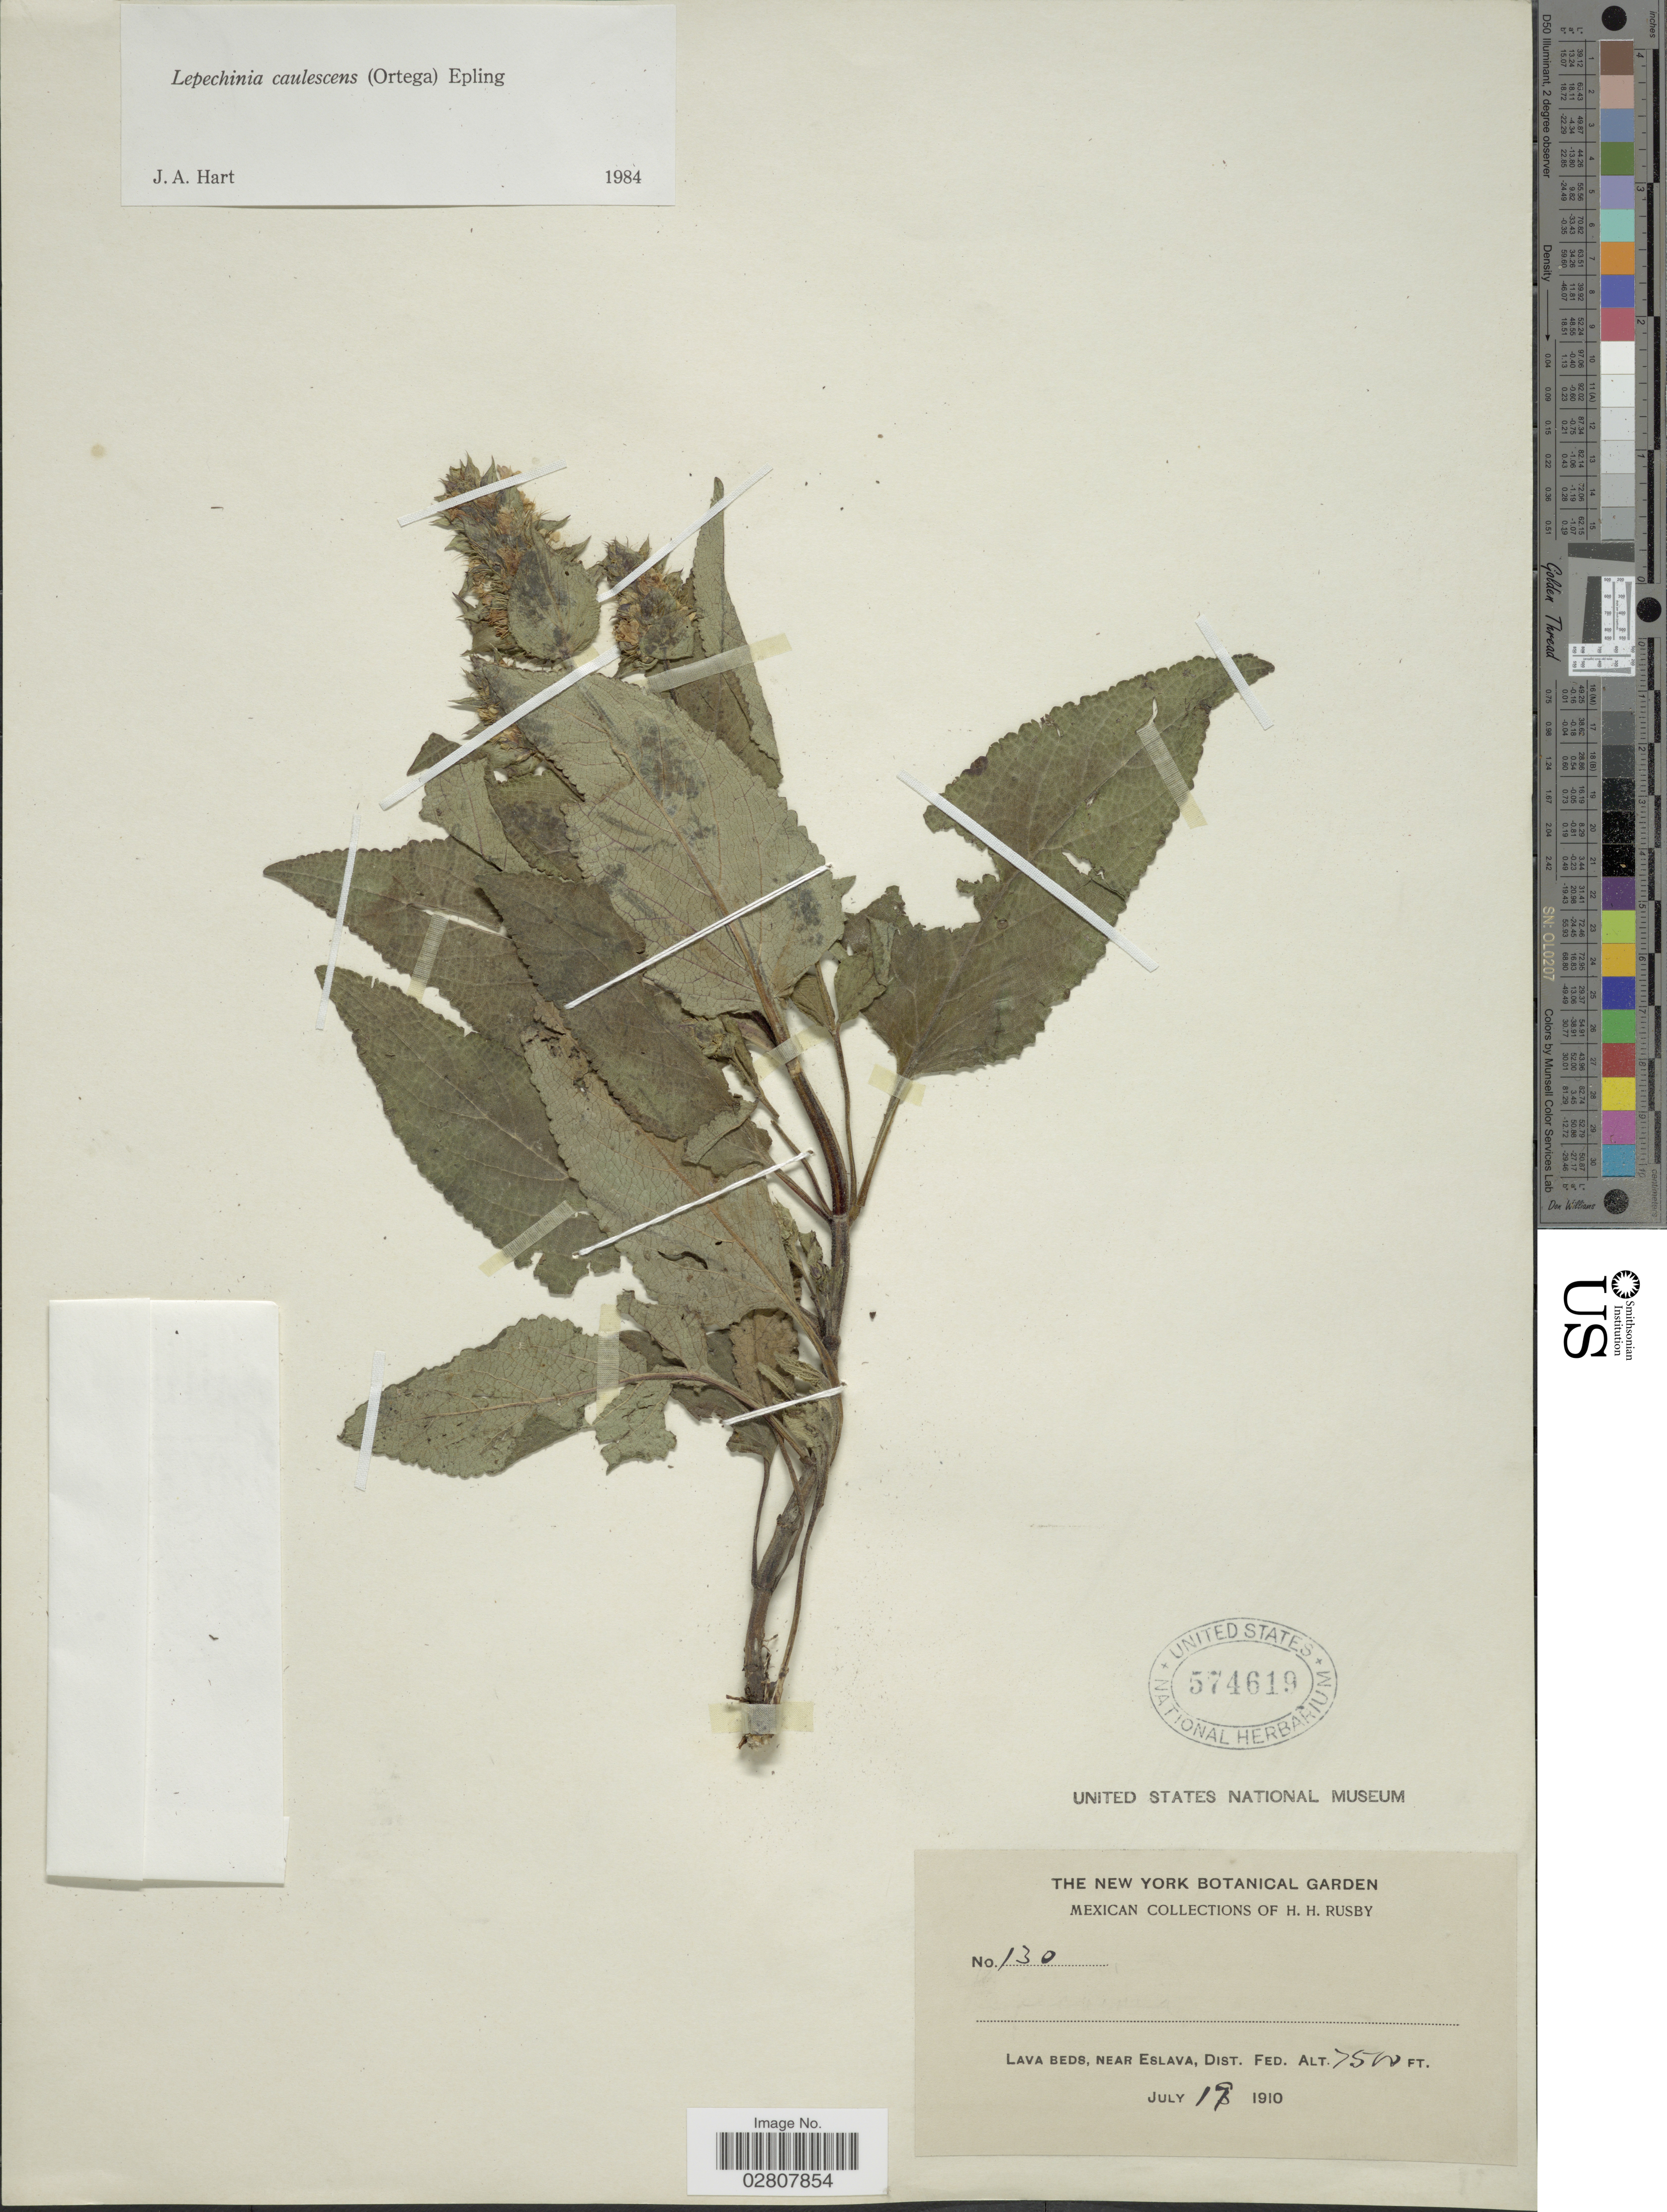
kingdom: Plantae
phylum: Tracheophyta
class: Magnoliopsida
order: Lamiales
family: Lamiaceae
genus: Lepechinia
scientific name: Lepechinia caulescens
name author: (Ortega) Epling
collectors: H. H. Rusby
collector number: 130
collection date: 1910-07-17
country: Mexico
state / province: Distrito Federal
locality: Lava beds, near Eslava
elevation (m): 2286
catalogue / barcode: US 574619